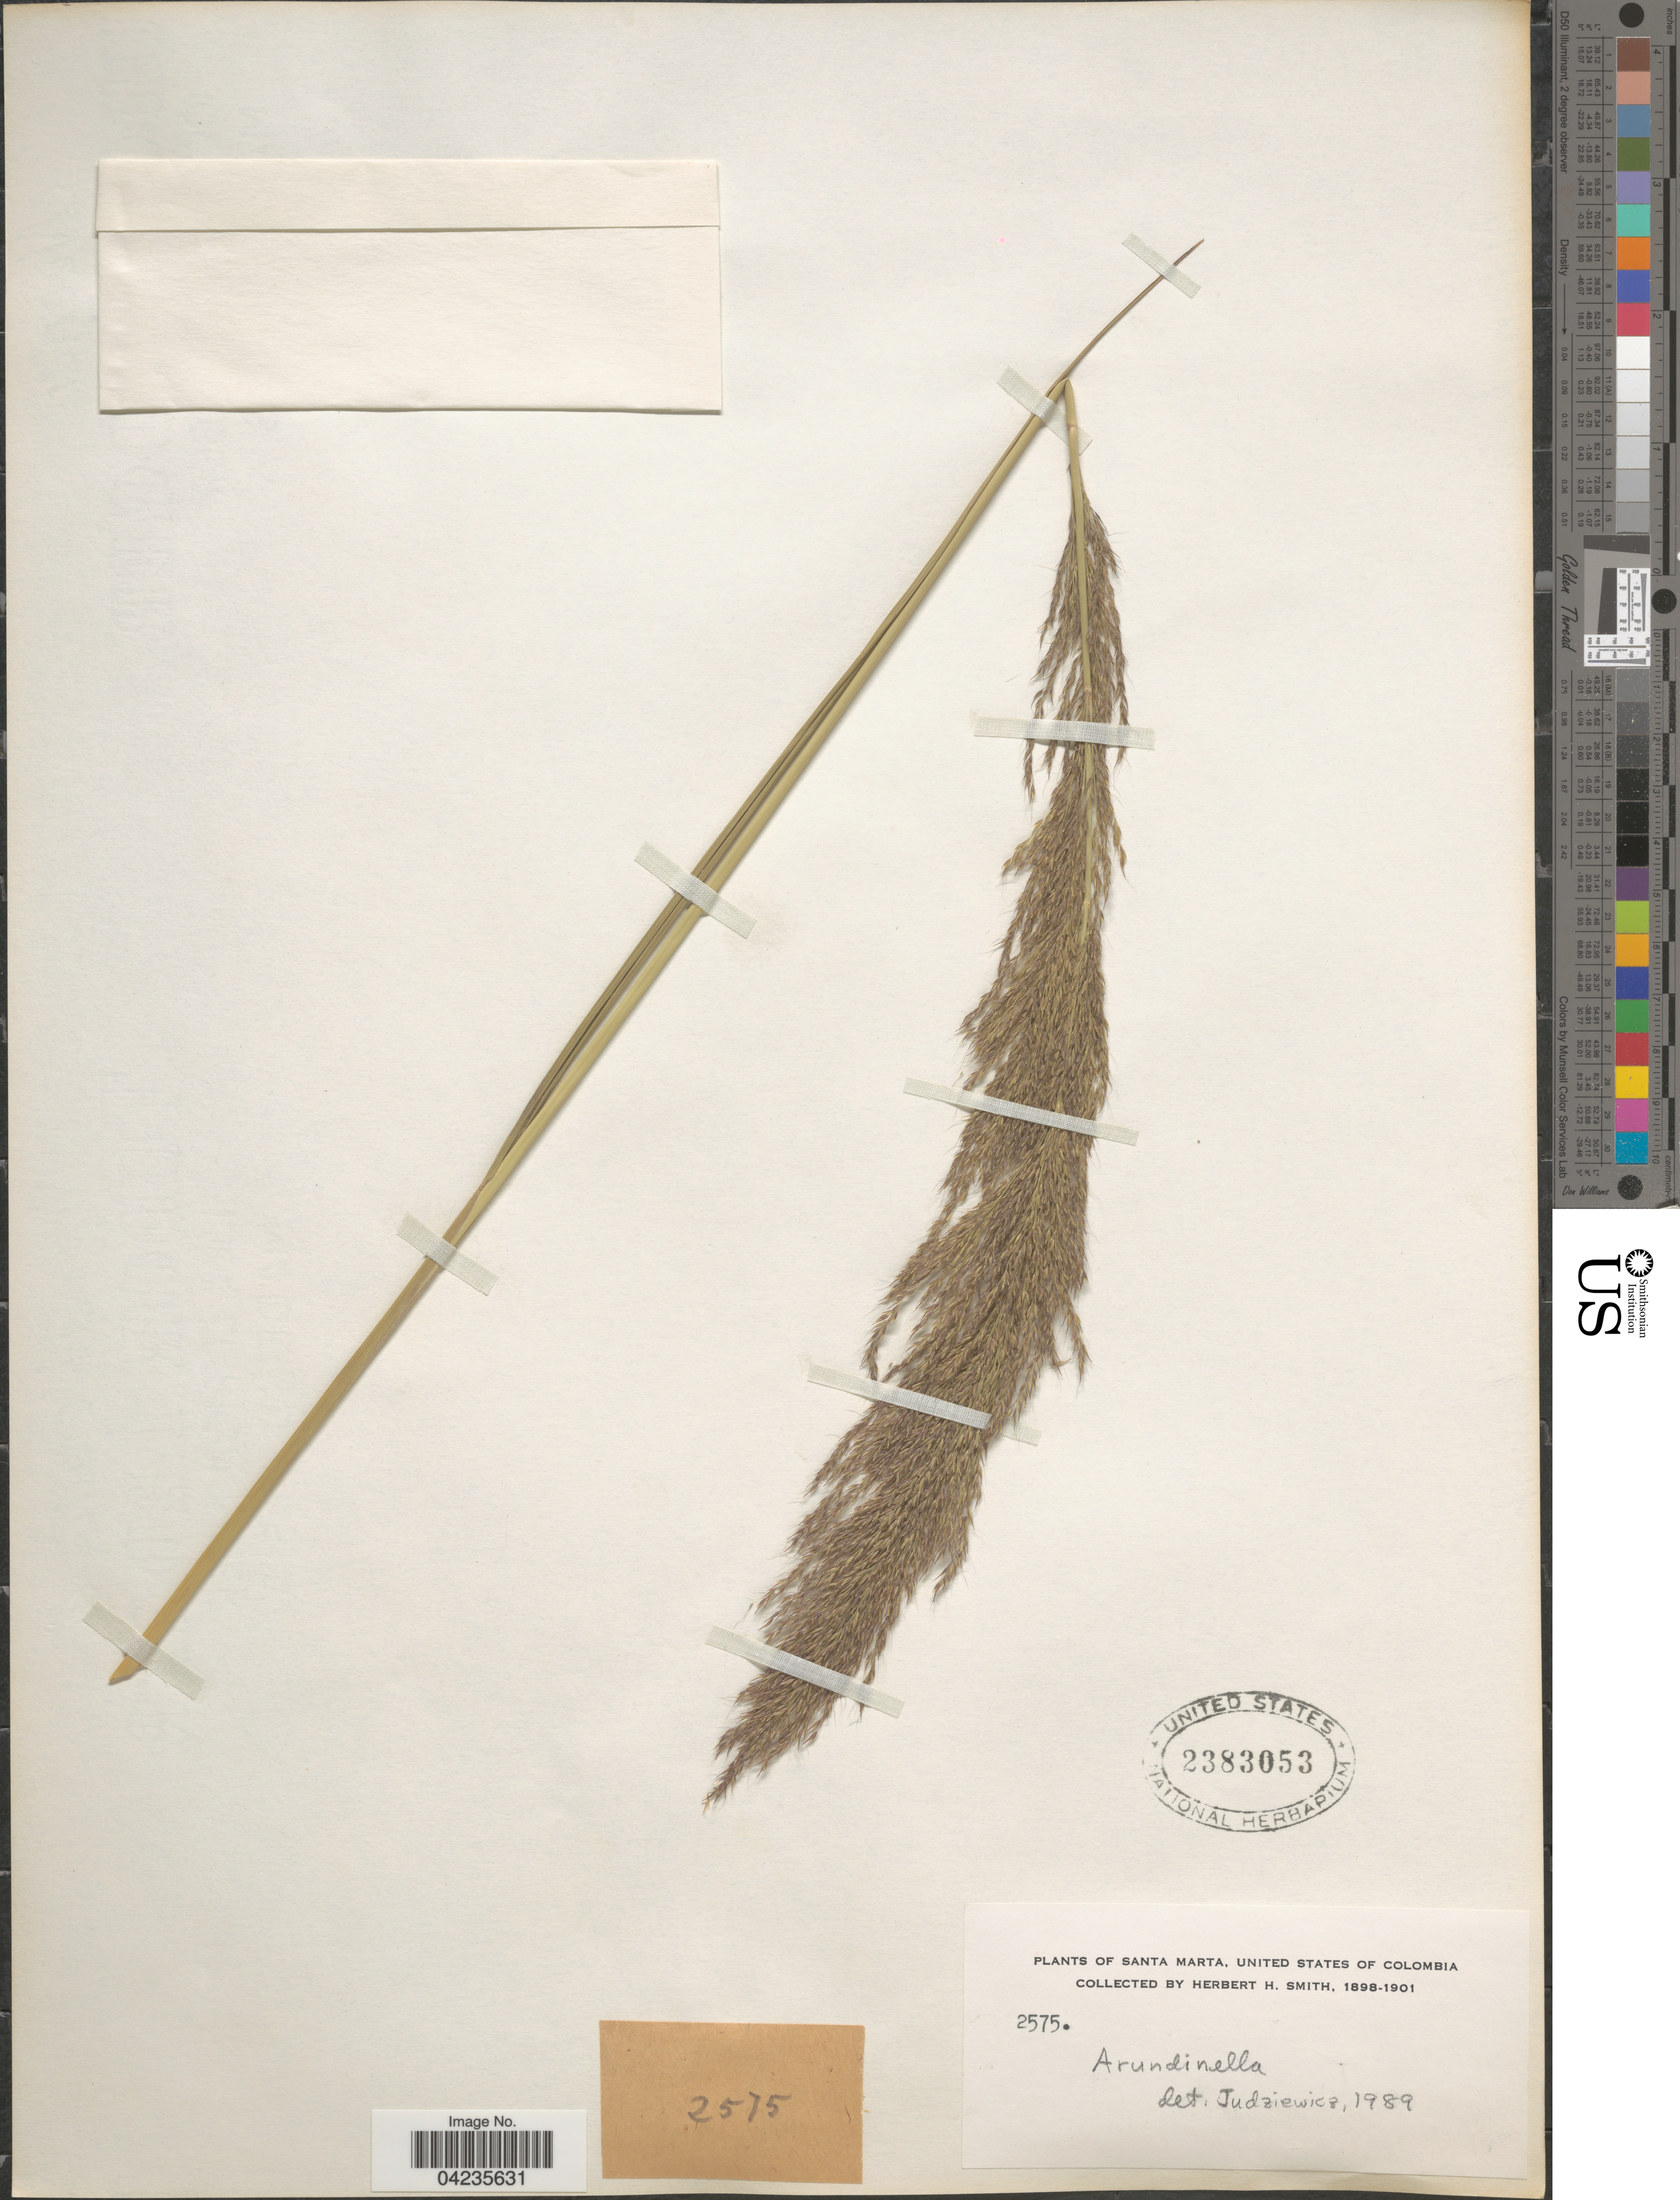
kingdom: Plantae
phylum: Tracheophyta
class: Liliopsida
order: Poales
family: Poaceae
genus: Arundinella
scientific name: Arundinella sp.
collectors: Herbert H. Smith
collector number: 2575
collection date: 1898/1901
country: Colombia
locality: Santa Marta, United States of Colombia.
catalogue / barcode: US 2383053